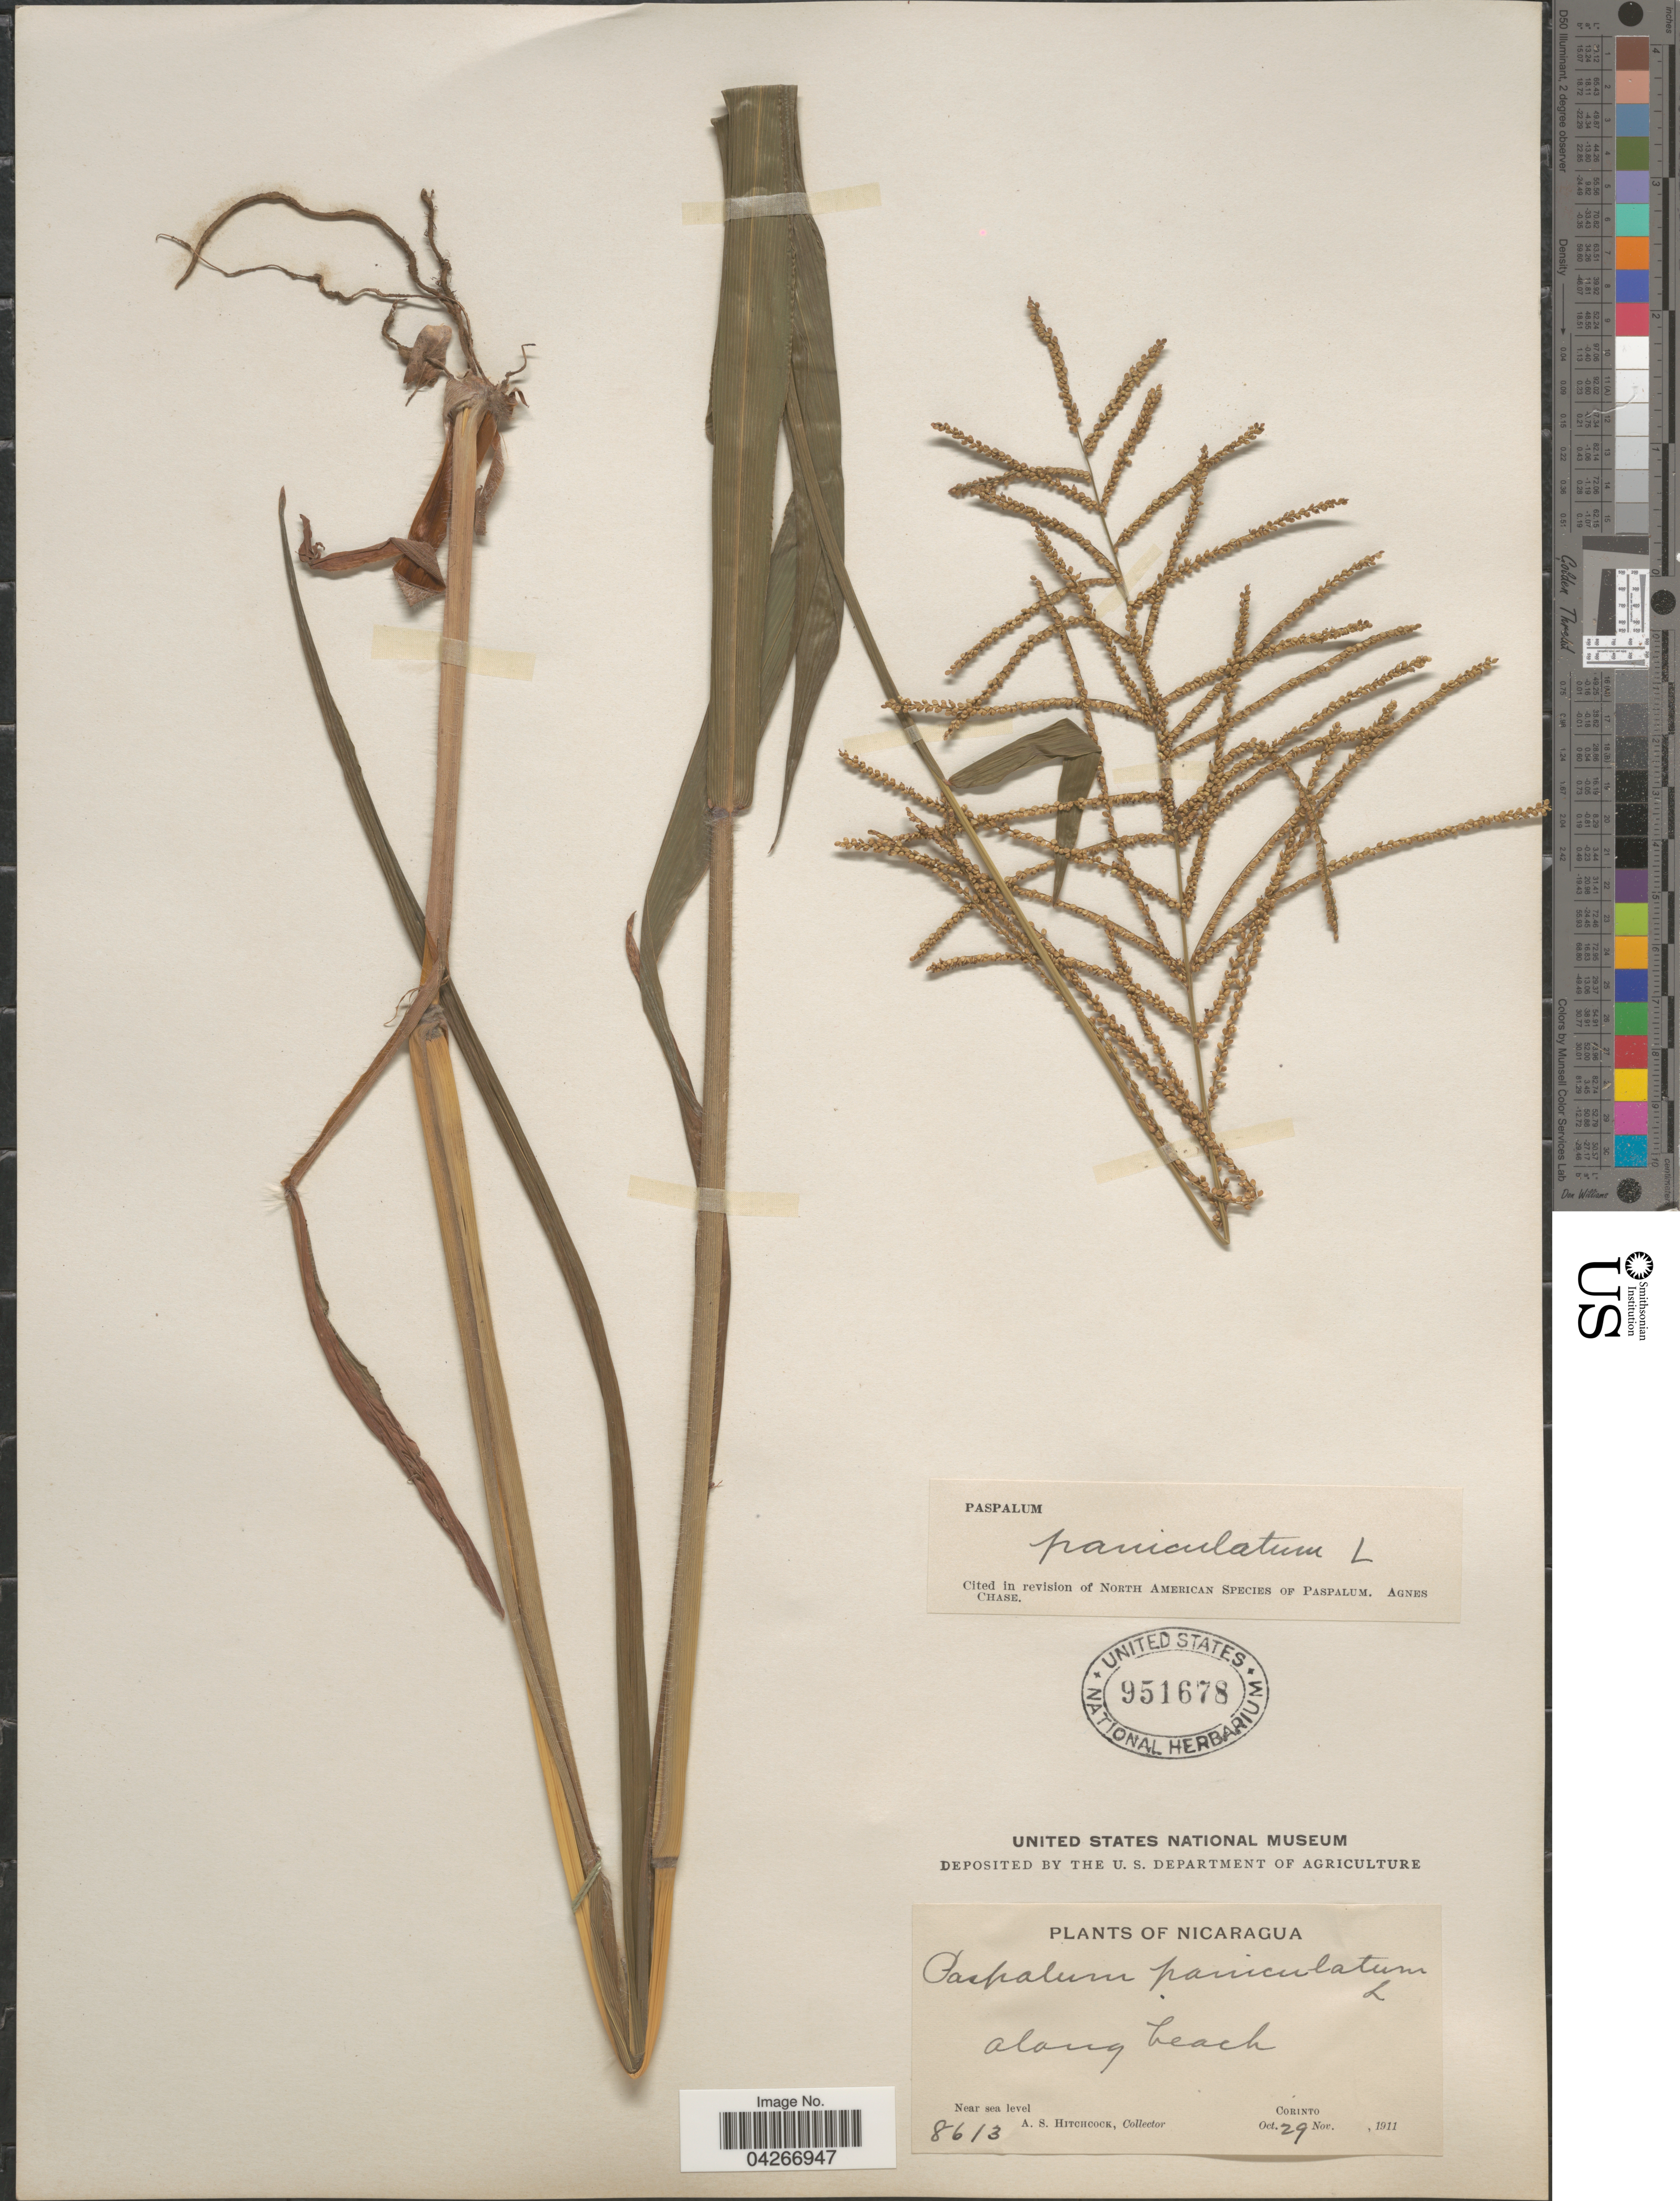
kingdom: Plantae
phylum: Tracheophyta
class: Liliopsida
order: Poales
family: Poaceae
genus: Paspalum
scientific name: Paspalum paniculatum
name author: L.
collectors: A. S. Hitchcock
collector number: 8613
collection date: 1911-10-29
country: Nicaragua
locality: Corinto.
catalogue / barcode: US 951678